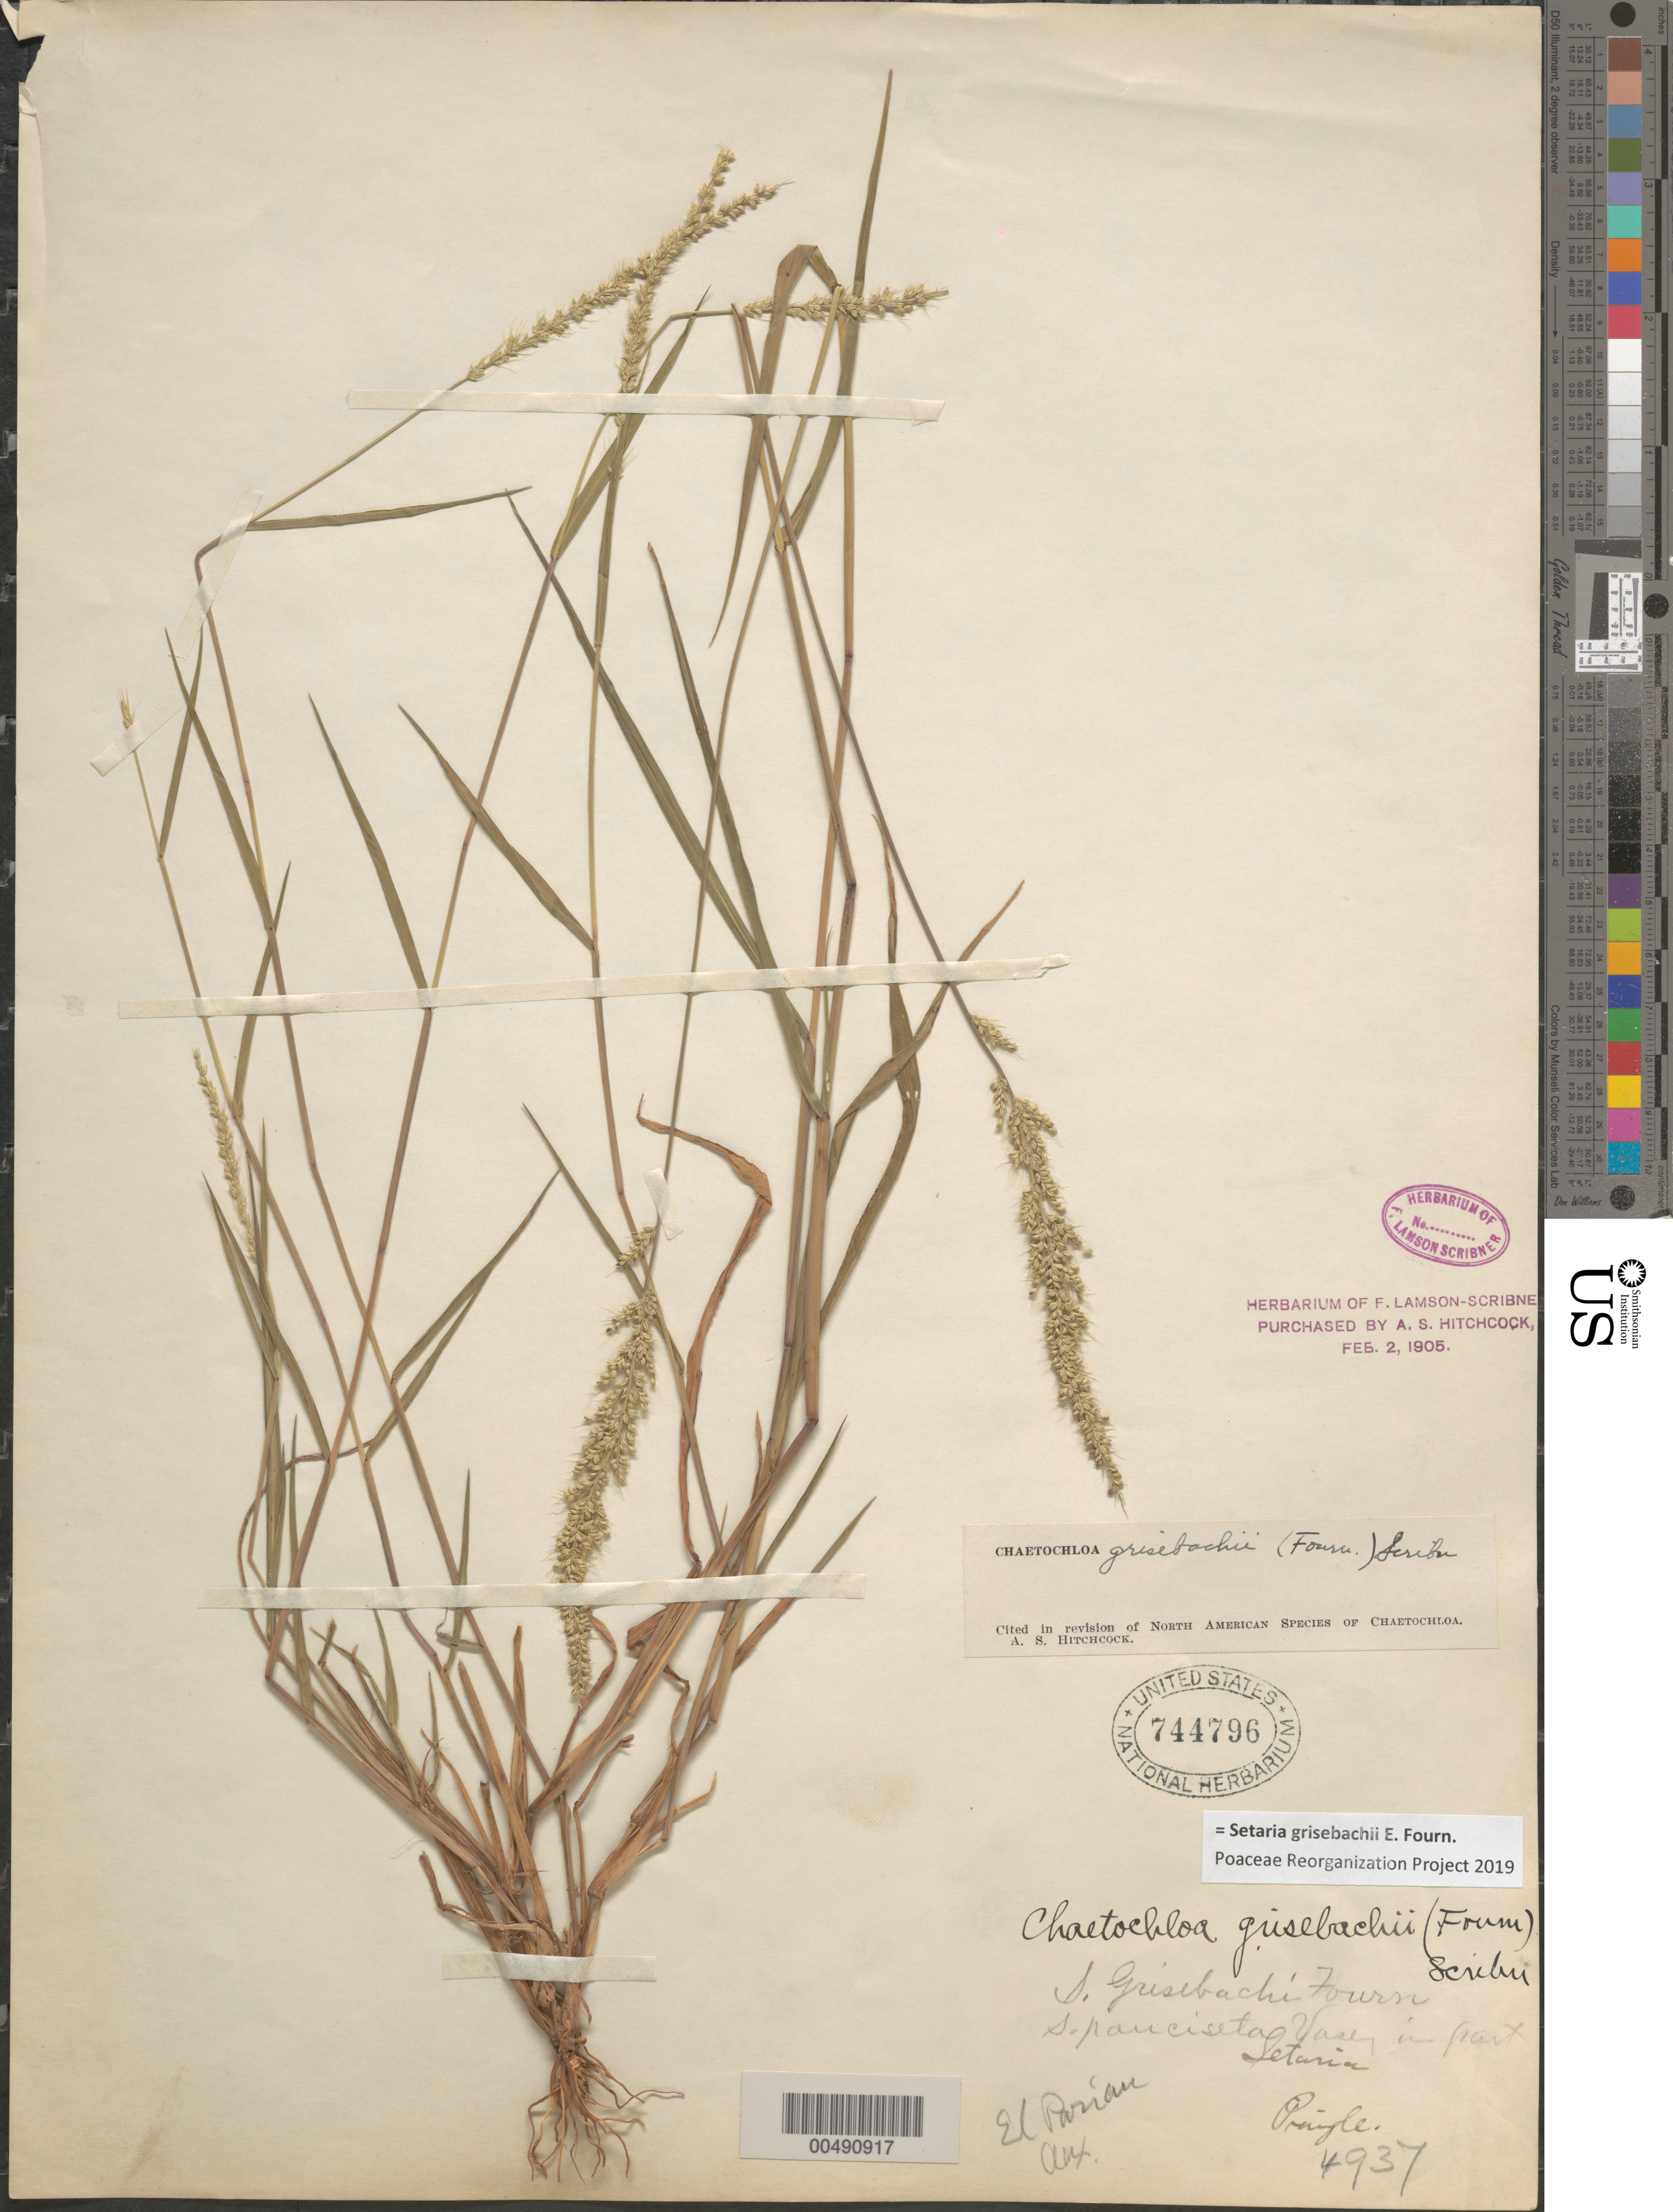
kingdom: Plantae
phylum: Tracheophyta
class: Liliopsida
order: Poales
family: Poaceae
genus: Setaria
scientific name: Setaria grisebachii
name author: E. Fourn.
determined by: Poaceae Reorganization Project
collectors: -- Pringle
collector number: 4937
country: Mexico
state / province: Oaxaca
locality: El Parian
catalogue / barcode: US 744796